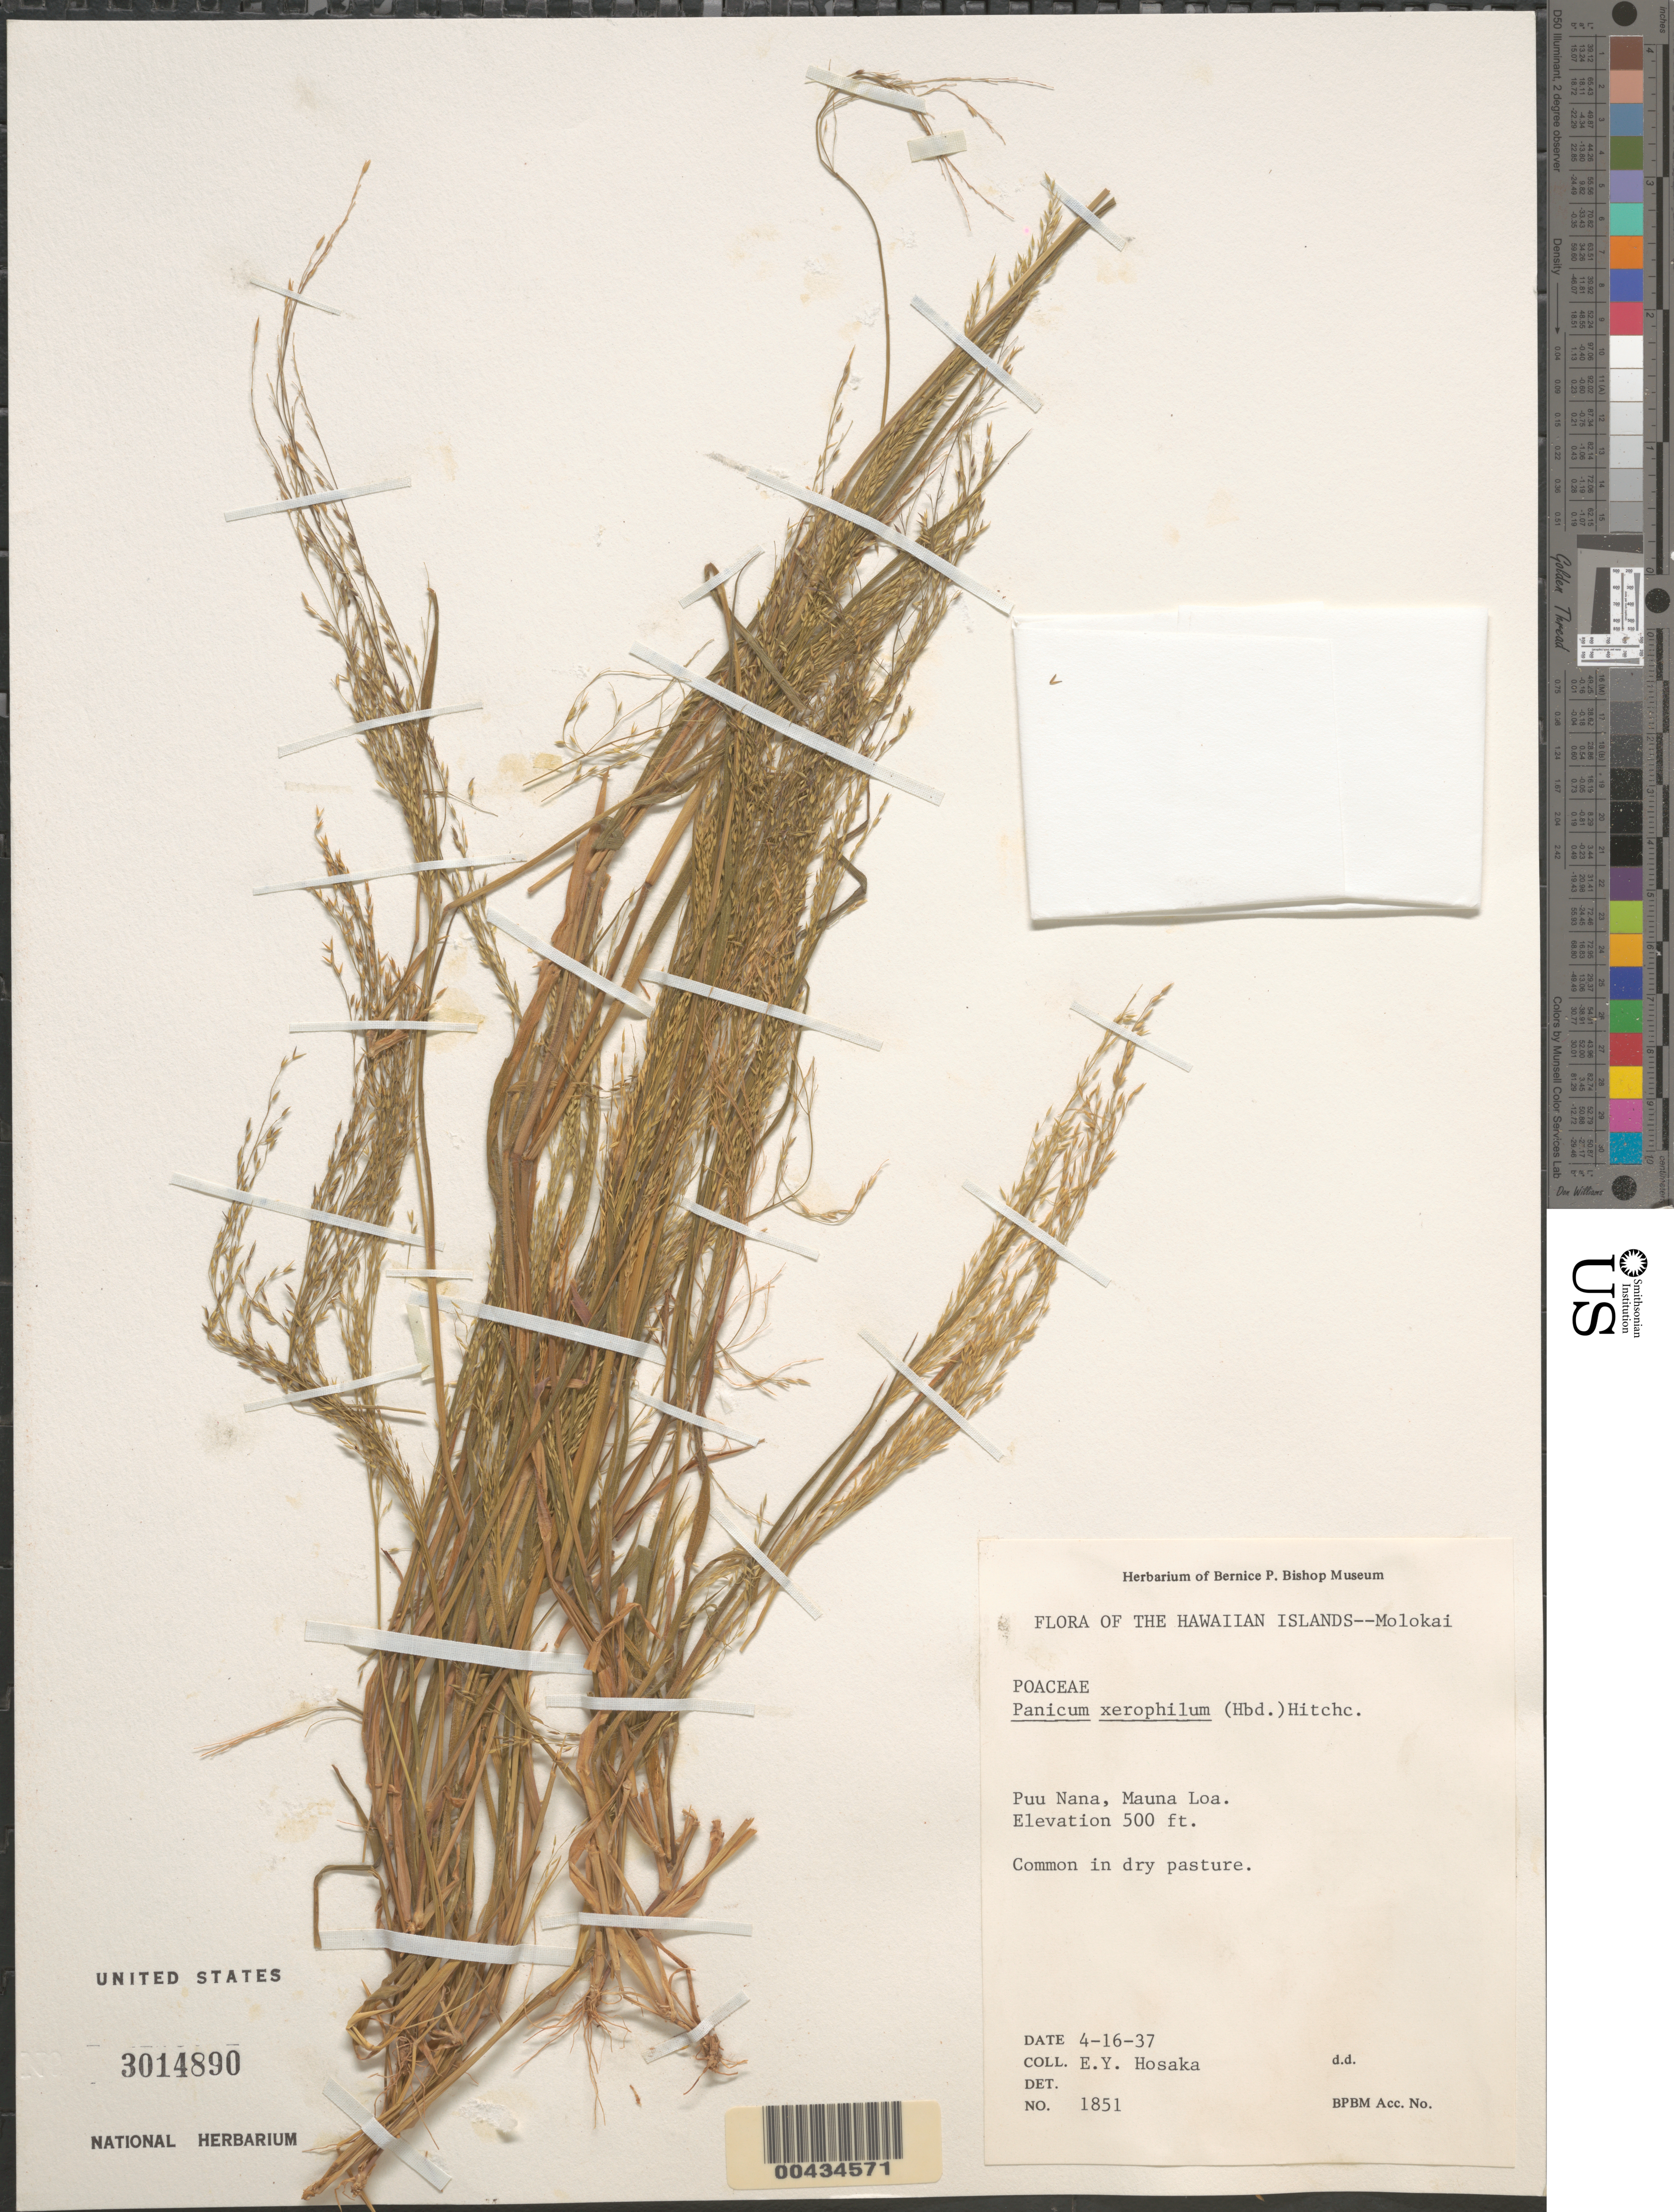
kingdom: Plantae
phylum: Tracheophyta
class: Liliopsida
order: Poales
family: Poaceae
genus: Panicum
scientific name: Panicum xerophilum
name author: (Hillebr.) Hitchc.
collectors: E. Y. Hosaka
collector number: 1851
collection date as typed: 16 Apr 1937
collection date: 1937-04-16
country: United States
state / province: Hawaii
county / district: Maui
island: Moloka'i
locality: Puu Nana, Mauna Loa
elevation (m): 152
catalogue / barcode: US 3014890